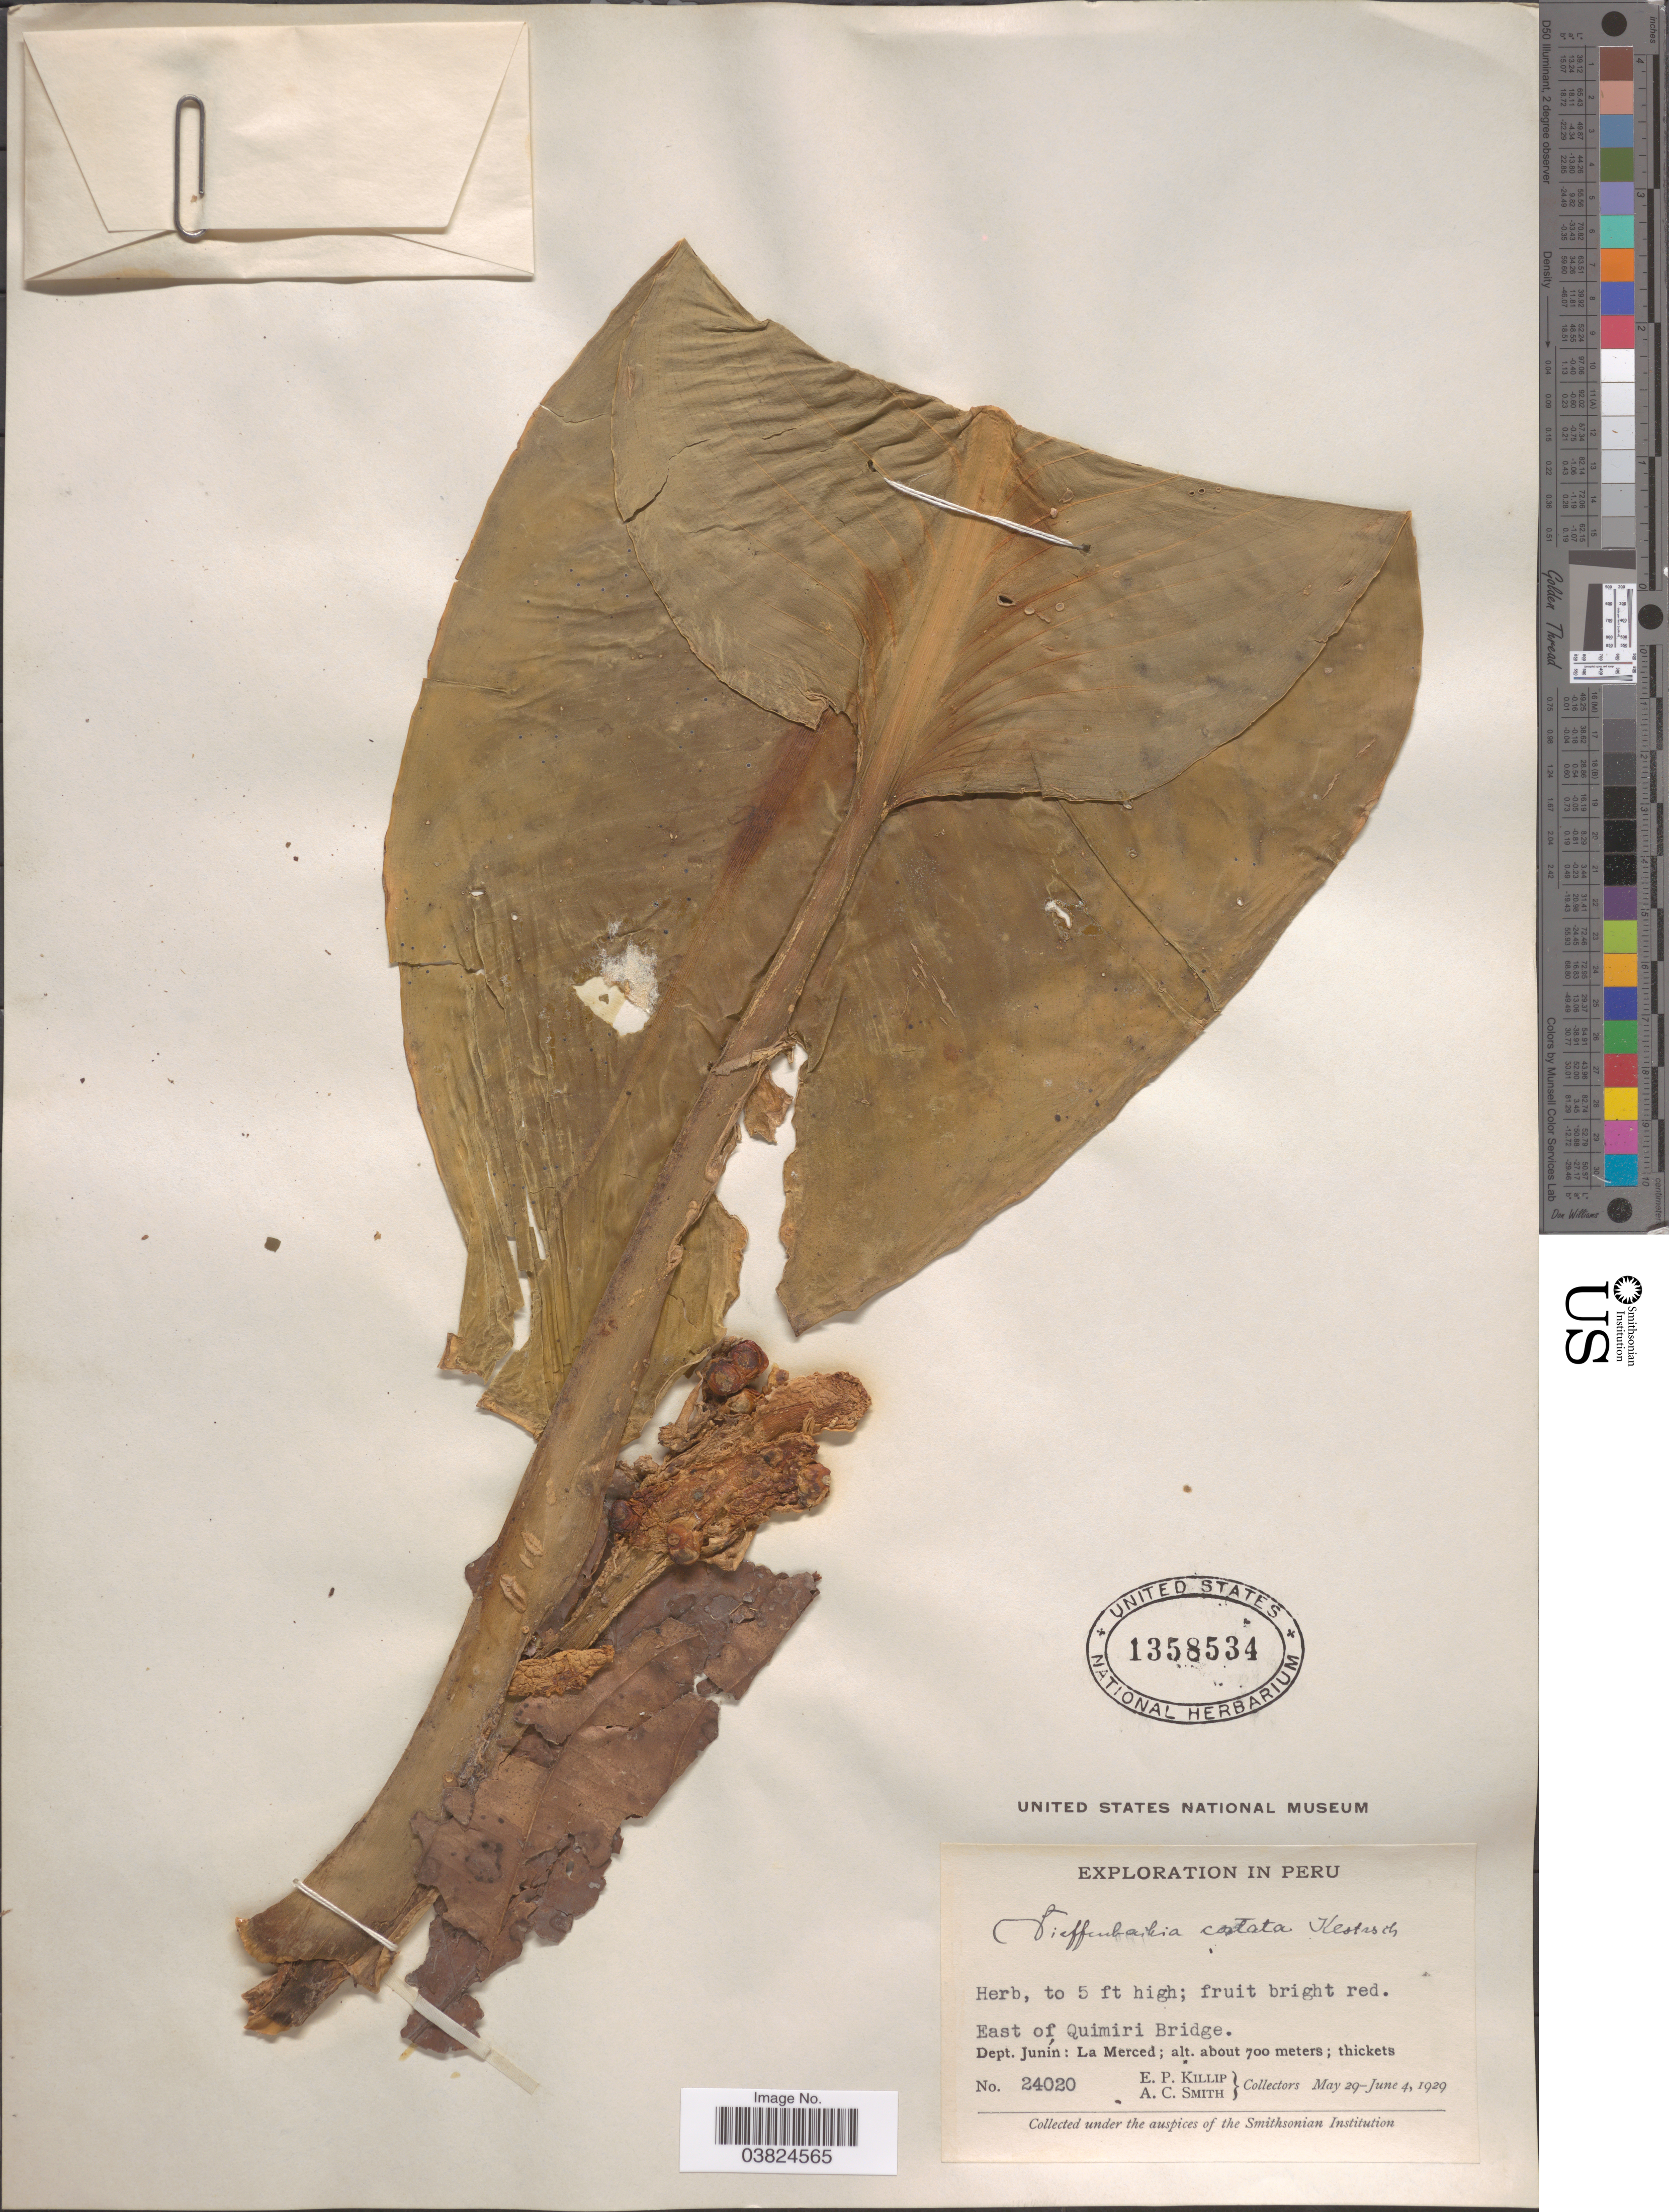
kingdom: Plantae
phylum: Tracheophyta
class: Liliopsida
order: Alismatales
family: Araceae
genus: Dieffenbachia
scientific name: Dieffenbachia costata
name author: Klotzsch ex Schott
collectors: E. P. Killip & A. C. Smith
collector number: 24020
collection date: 1929-05-29/1929-06-04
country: Peru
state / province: Junín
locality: East of Quimiri Bridge. Dept. Junín: La Merced.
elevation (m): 700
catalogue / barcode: US 1358534